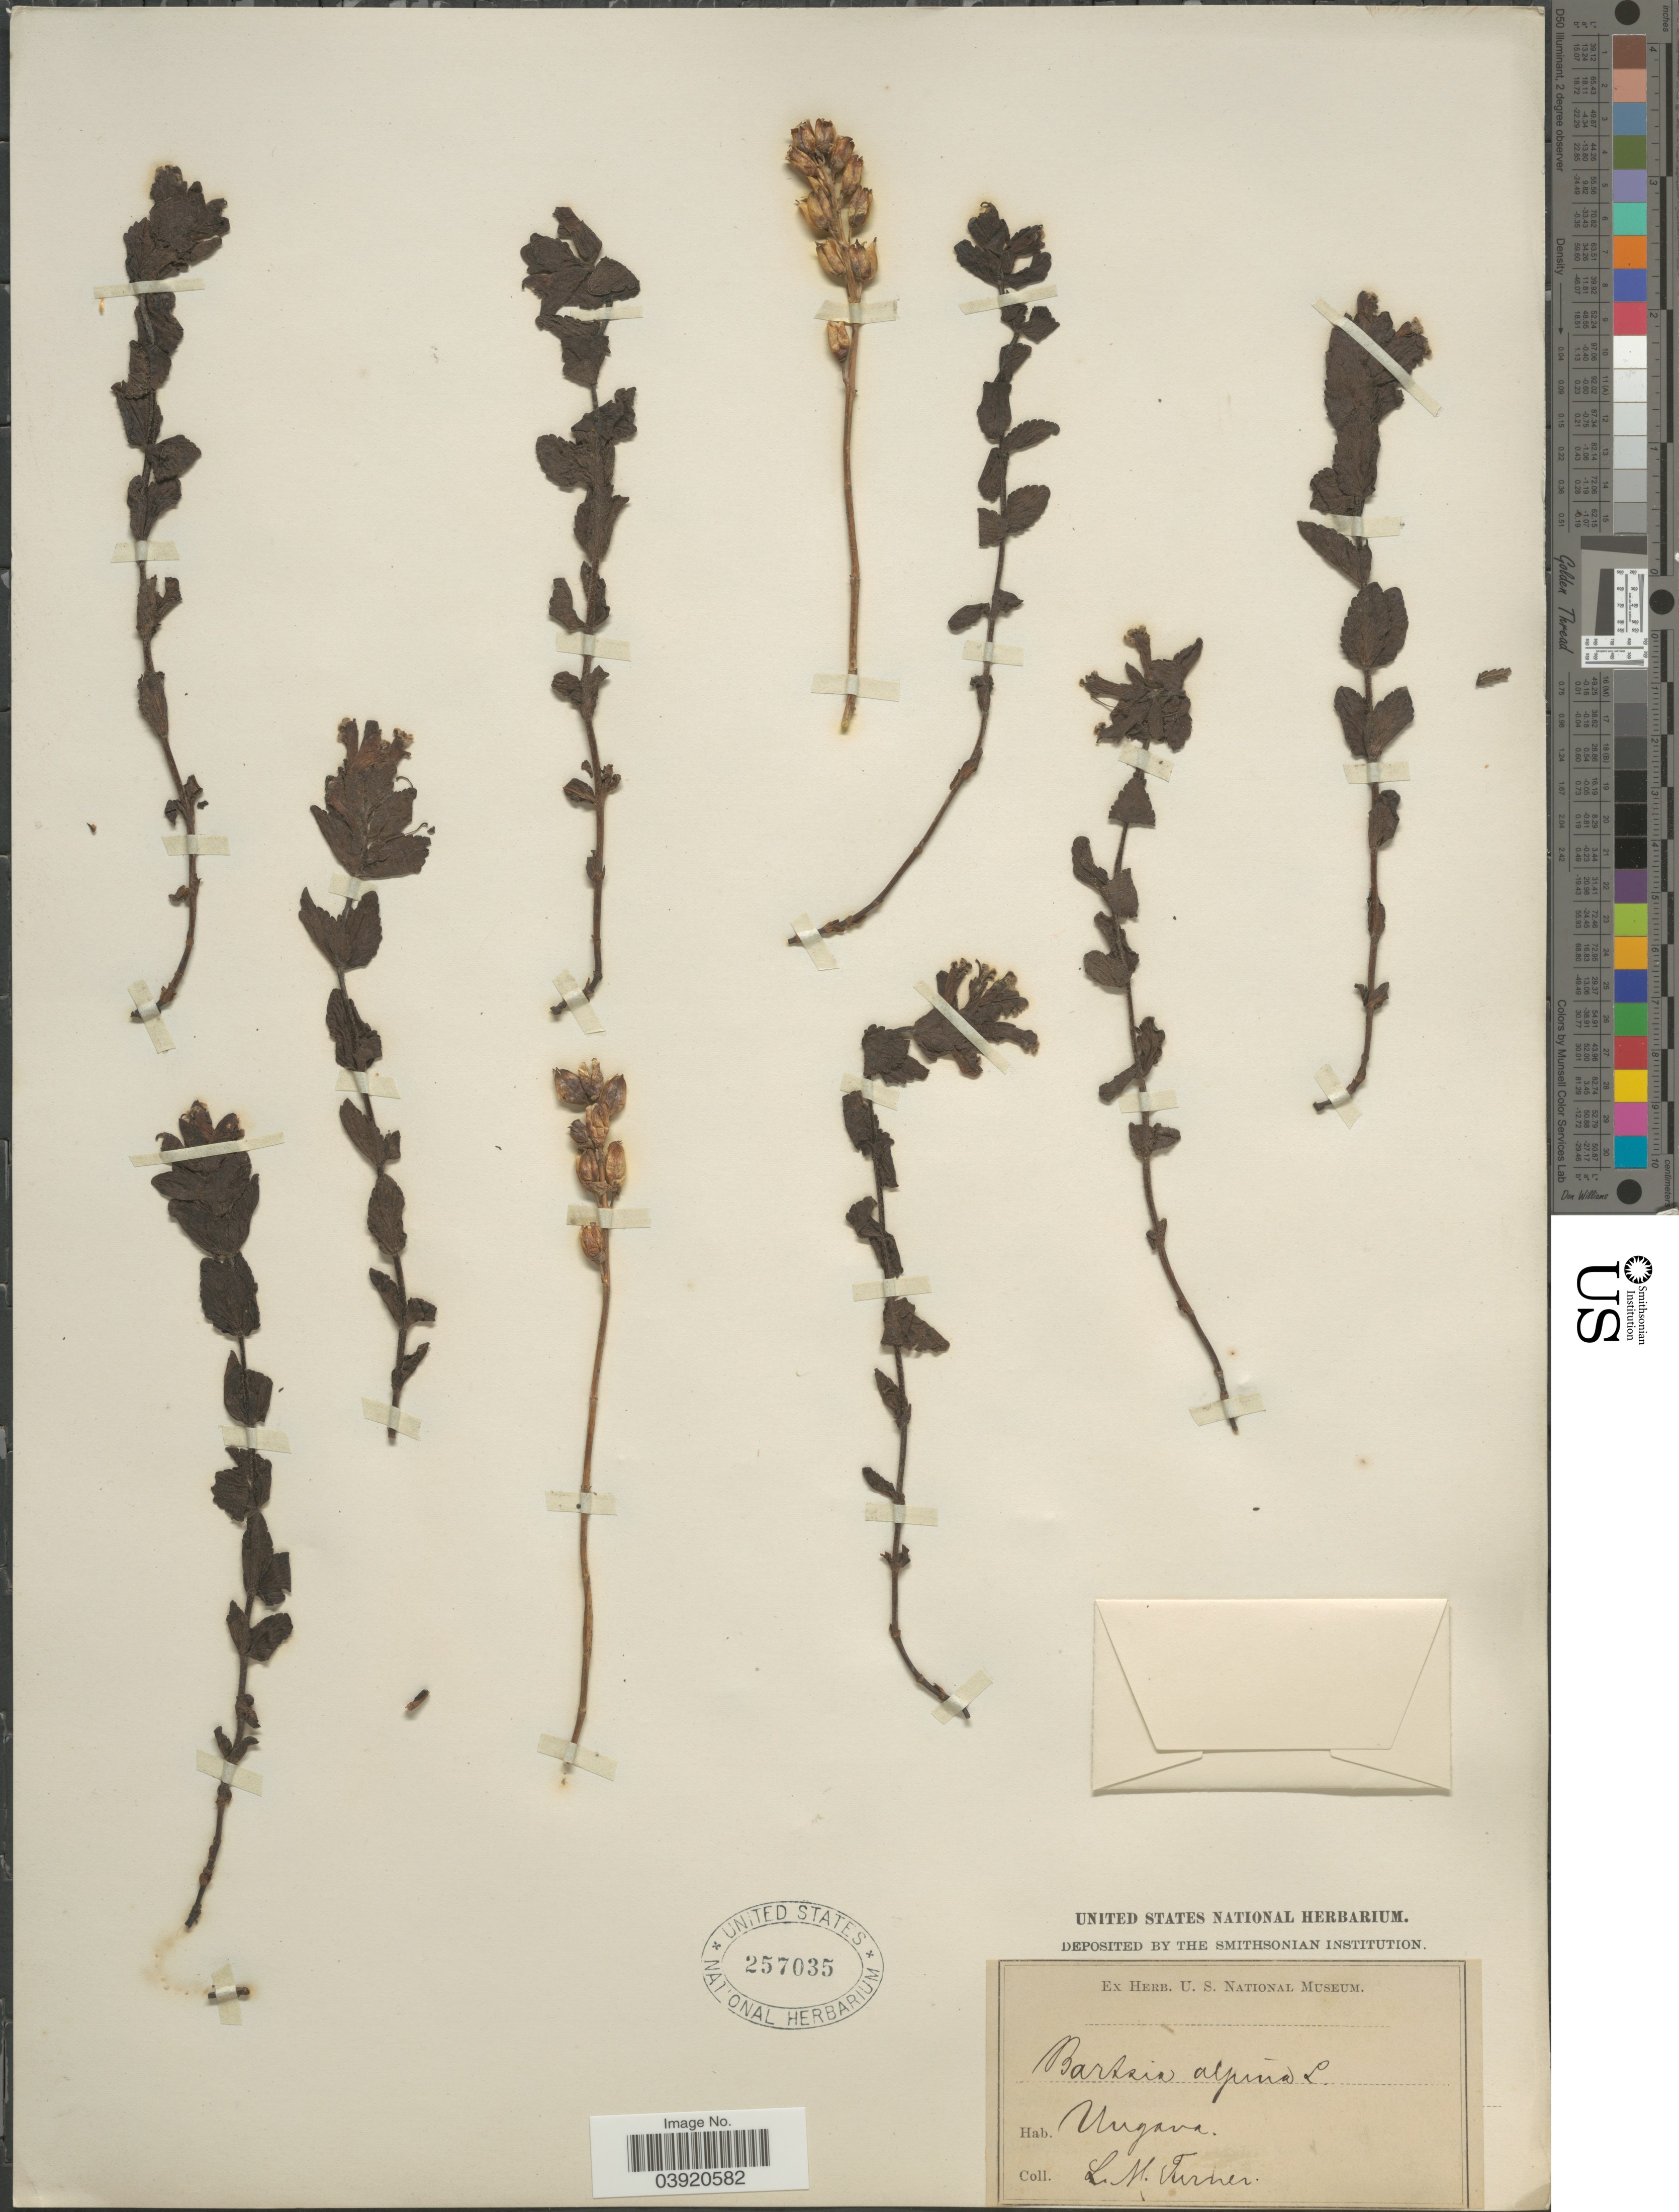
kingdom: Plantae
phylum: Tracheophyta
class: Magnoliopsida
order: Lamiales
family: Orobanchaceae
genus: Bartsia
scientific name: Bartsia alpina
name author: L.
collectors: L. M. Turner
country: Canada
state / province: Newfoundland and Labrador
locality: Ungava.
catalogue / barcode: US 257035